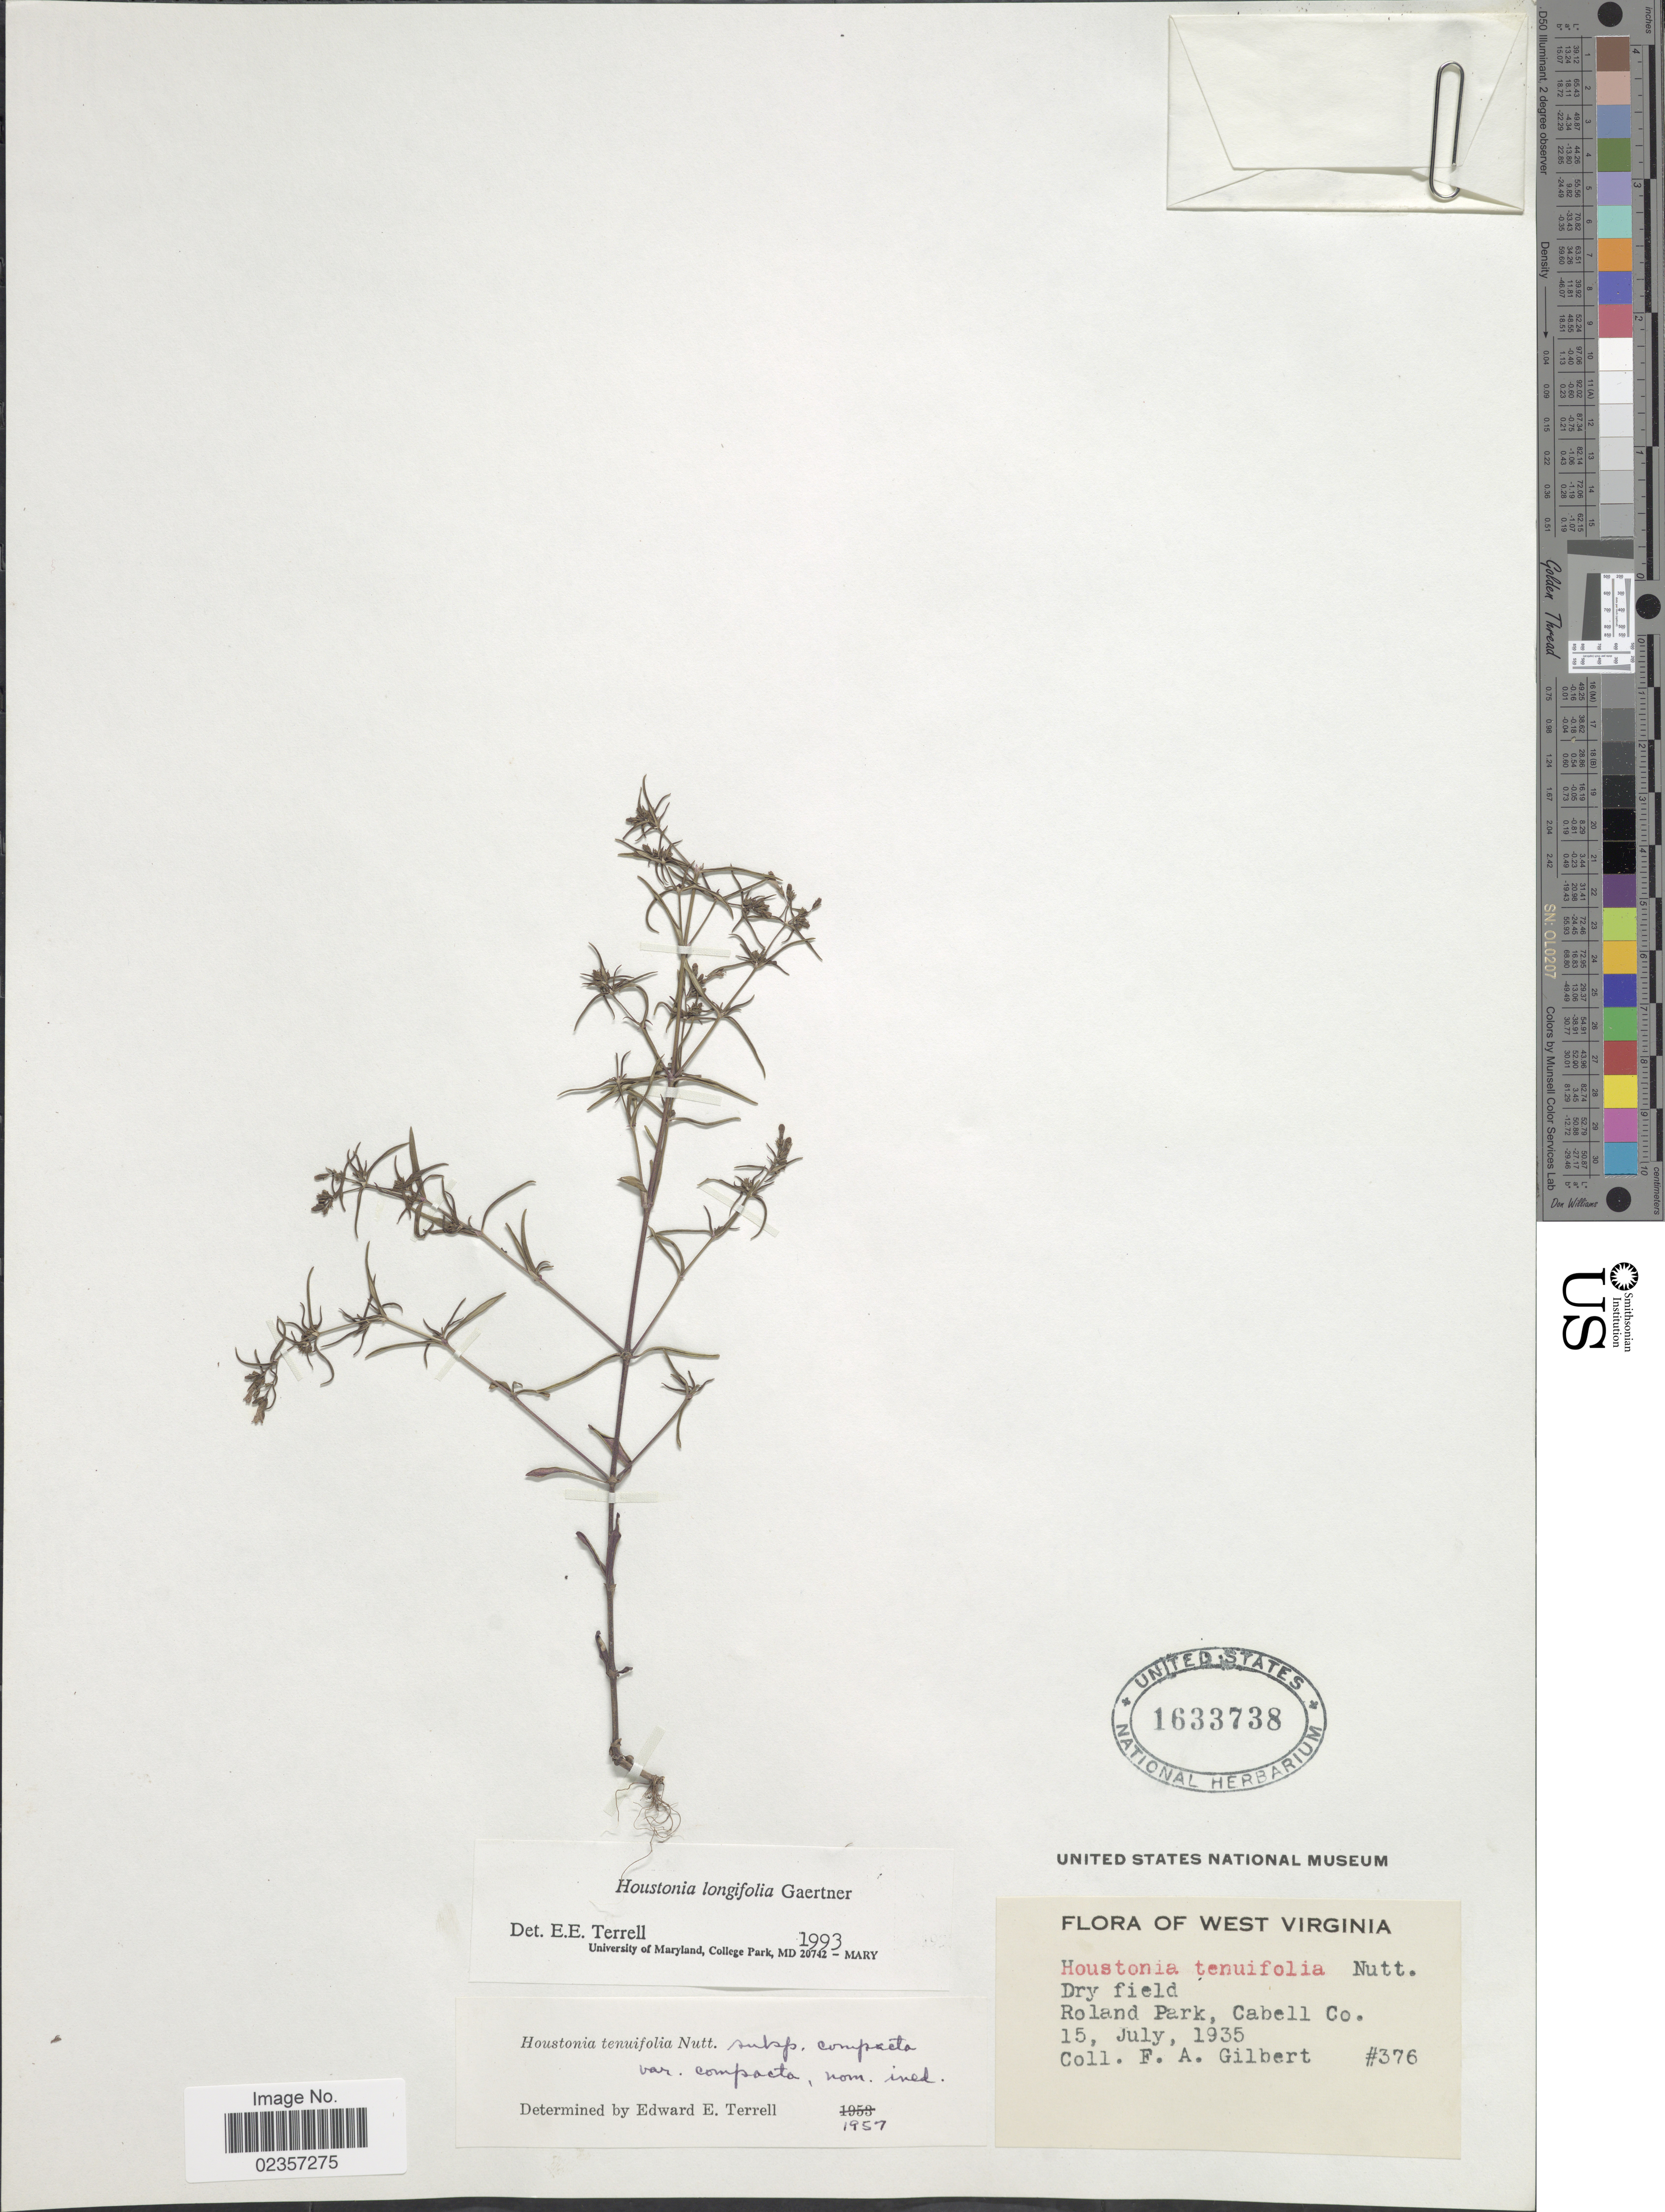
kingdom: Plantae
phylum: Tracheophyta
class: Magnoliopsida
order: Gentianales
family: Rubiaceae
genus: Houstonia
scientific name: Houstonia longifolia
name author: Gaertn.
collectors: F. A. Gilbert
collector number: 376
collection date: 1935-07-15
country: United States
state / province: West Virginia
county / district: Cabell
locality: Roland Park, Cabell Co.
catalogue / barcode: US 1633738